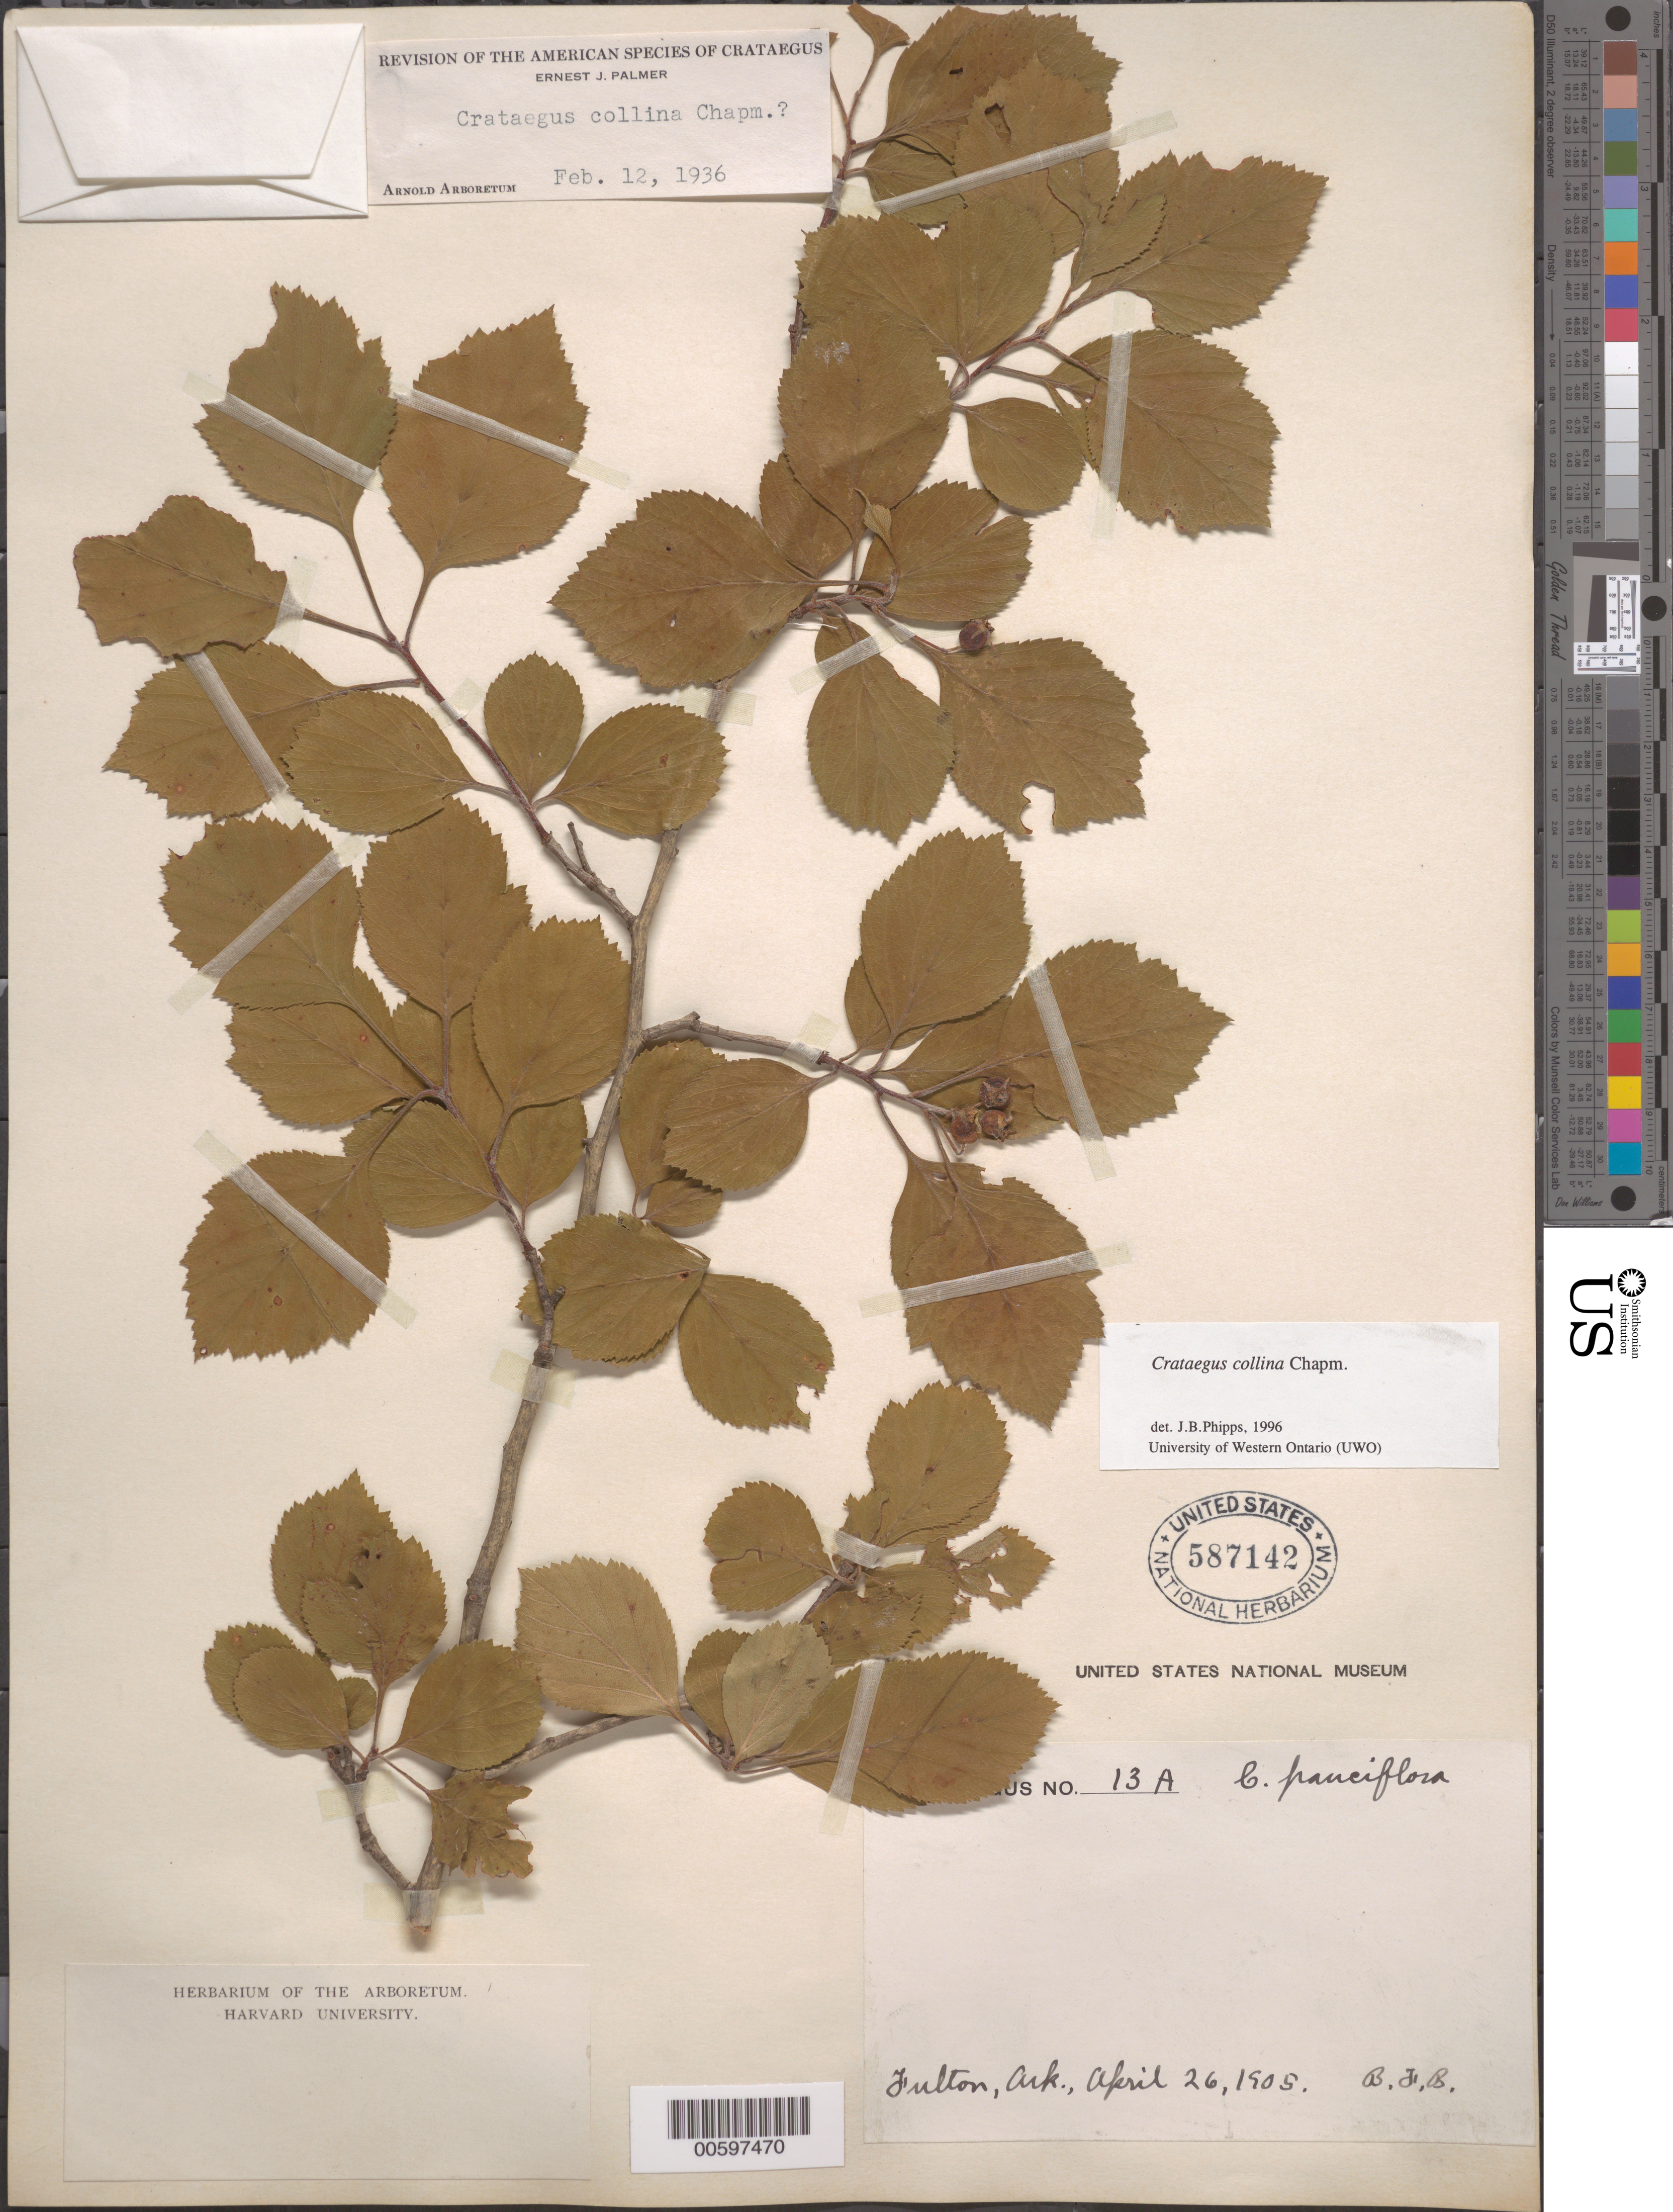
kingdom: Plantae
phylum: Tracheophyta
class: Magnoliopsida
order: Rosales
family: Rosaceae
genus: Crataegus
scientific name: Crataegus collina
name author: Chapm.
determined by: Palmer, E. J.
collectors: B. F. Bush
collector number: Crat. No. 13A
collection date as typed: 26 Apr 1905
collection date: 1905-04-26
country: United States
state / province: Arkansas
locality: Fulton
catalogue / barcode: US 587142